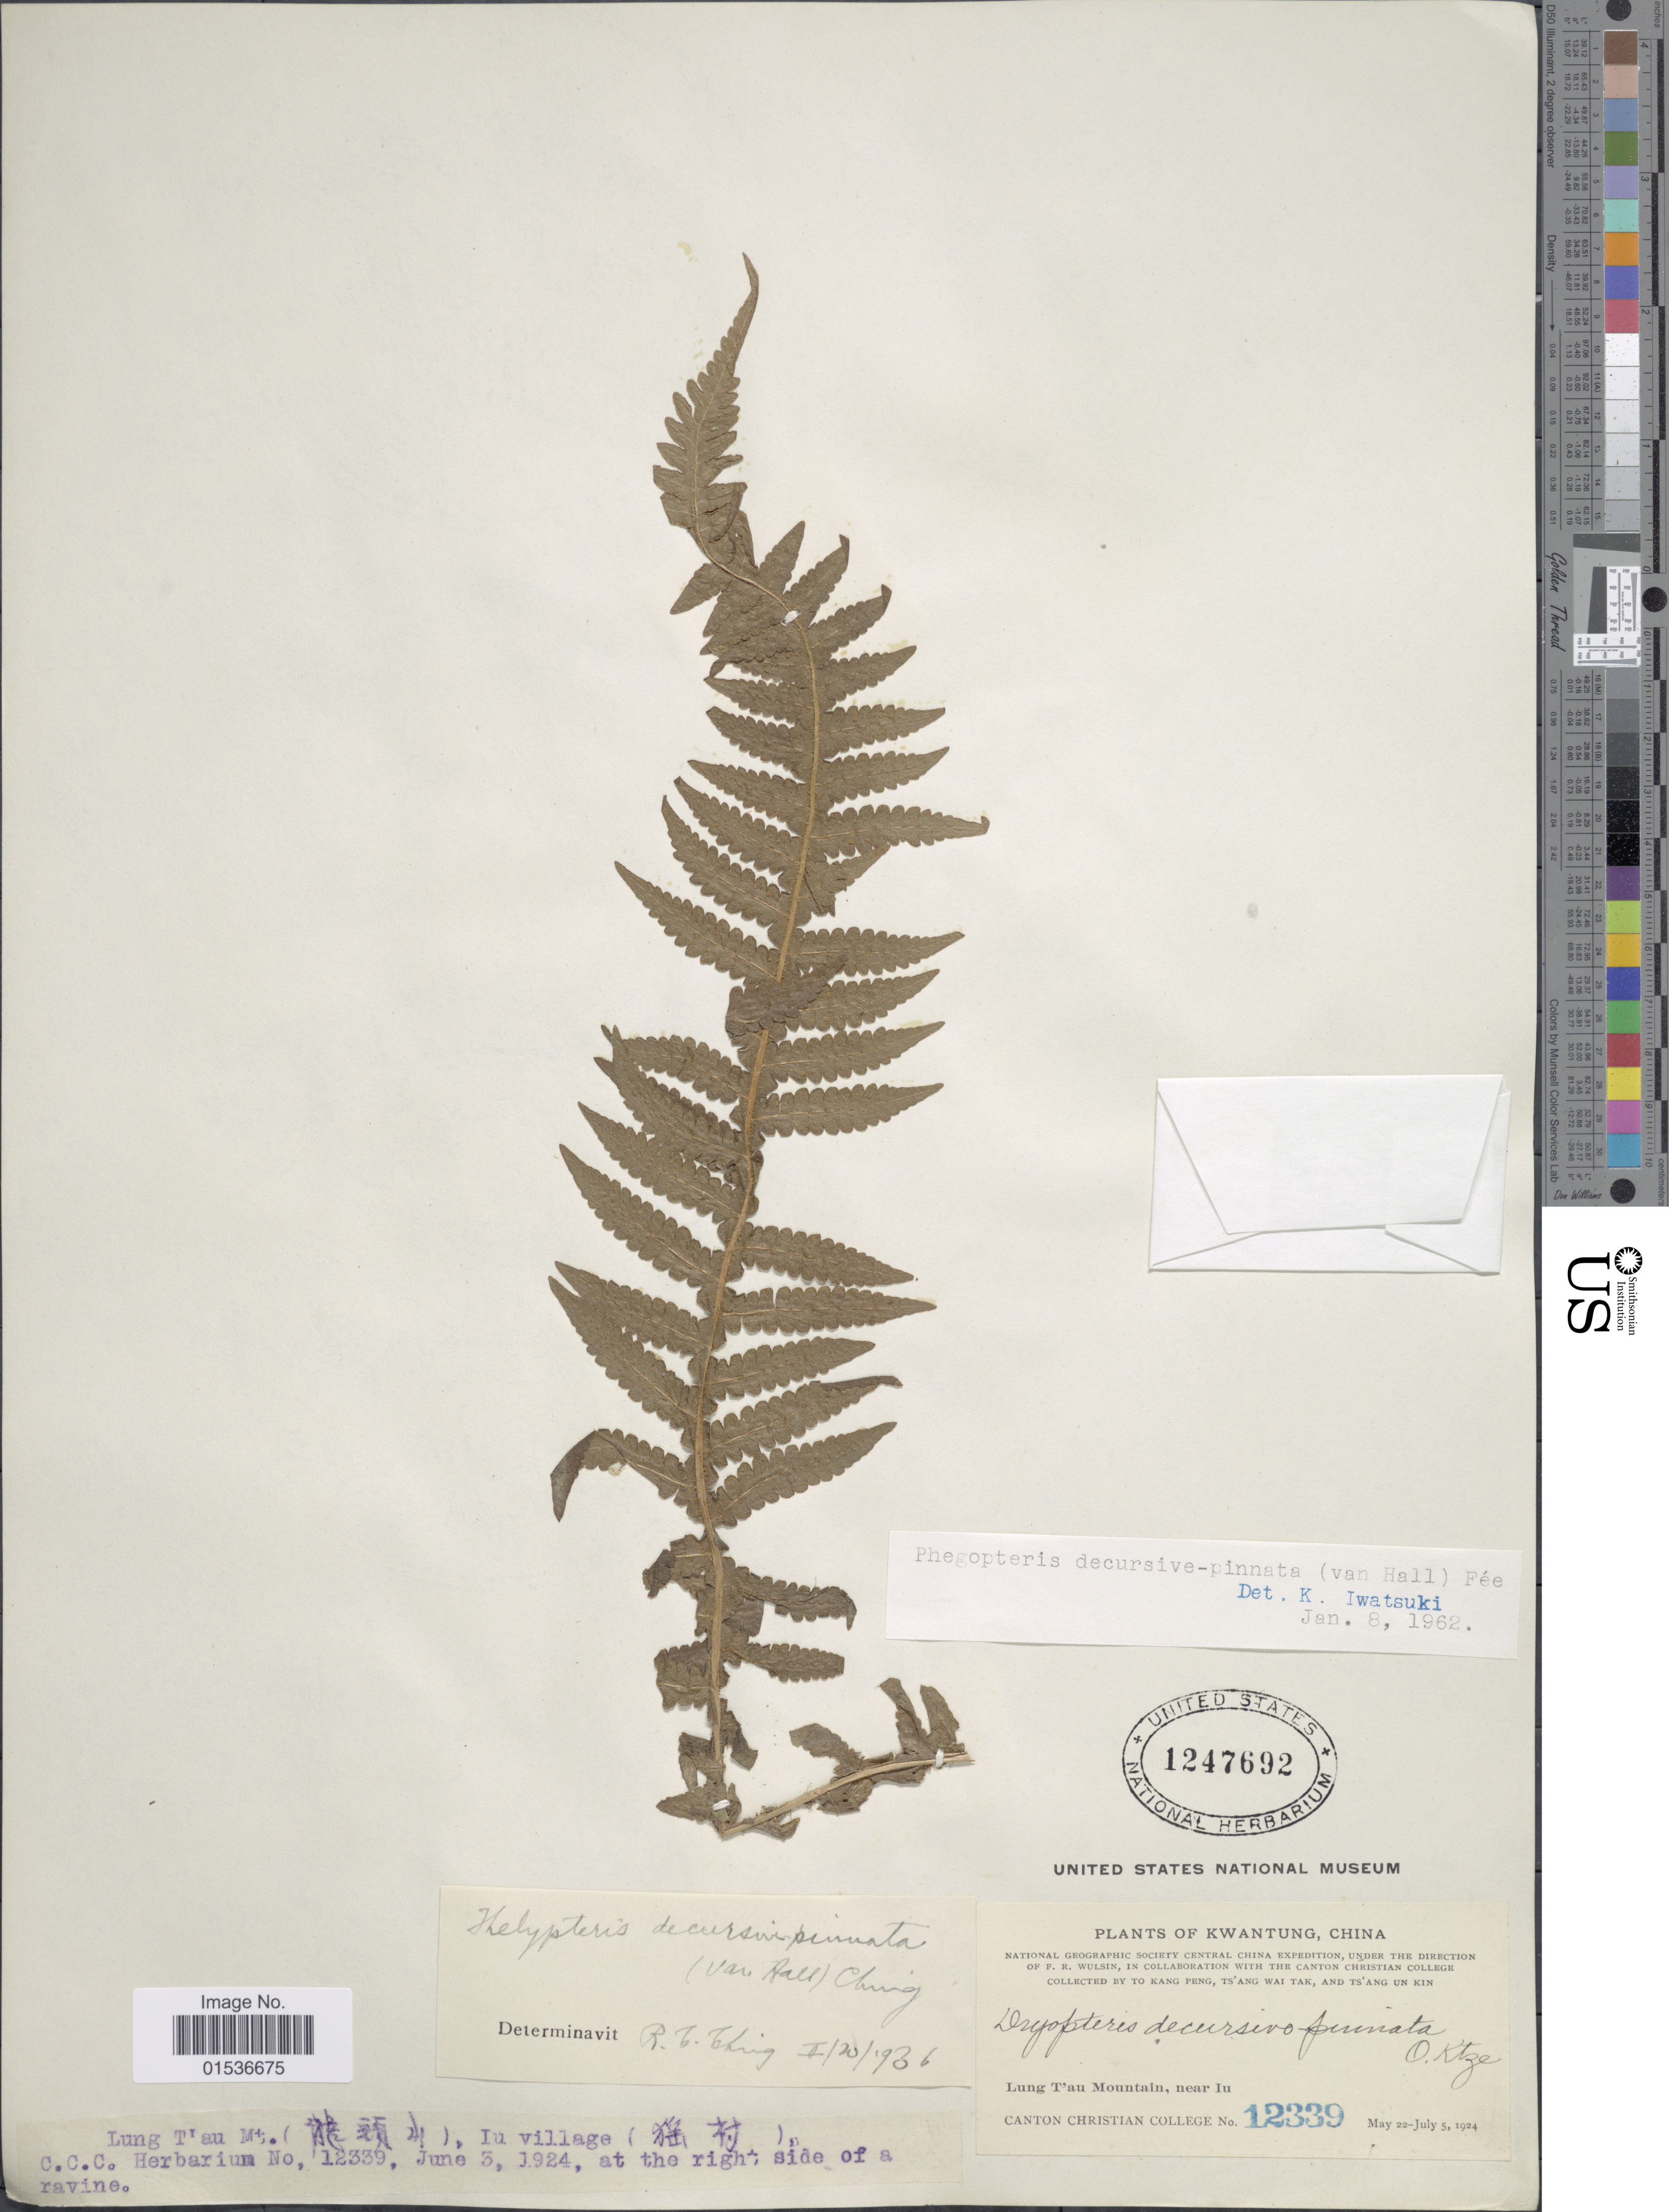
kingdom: Plantae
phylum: Tracheophyta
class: Polypodiopsida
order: Polypodiales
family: Thelypteridaceae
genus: Phegopteris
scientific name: Phegopteris decursivepinnata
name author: (H.C. Hall) Fée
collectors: Canton Christian College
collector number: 12339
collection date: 1924-06-03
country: China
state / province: Guangdong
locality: Kwangtung, China. Lung T'au Mountain, near Iu.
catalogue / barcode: US 1247692